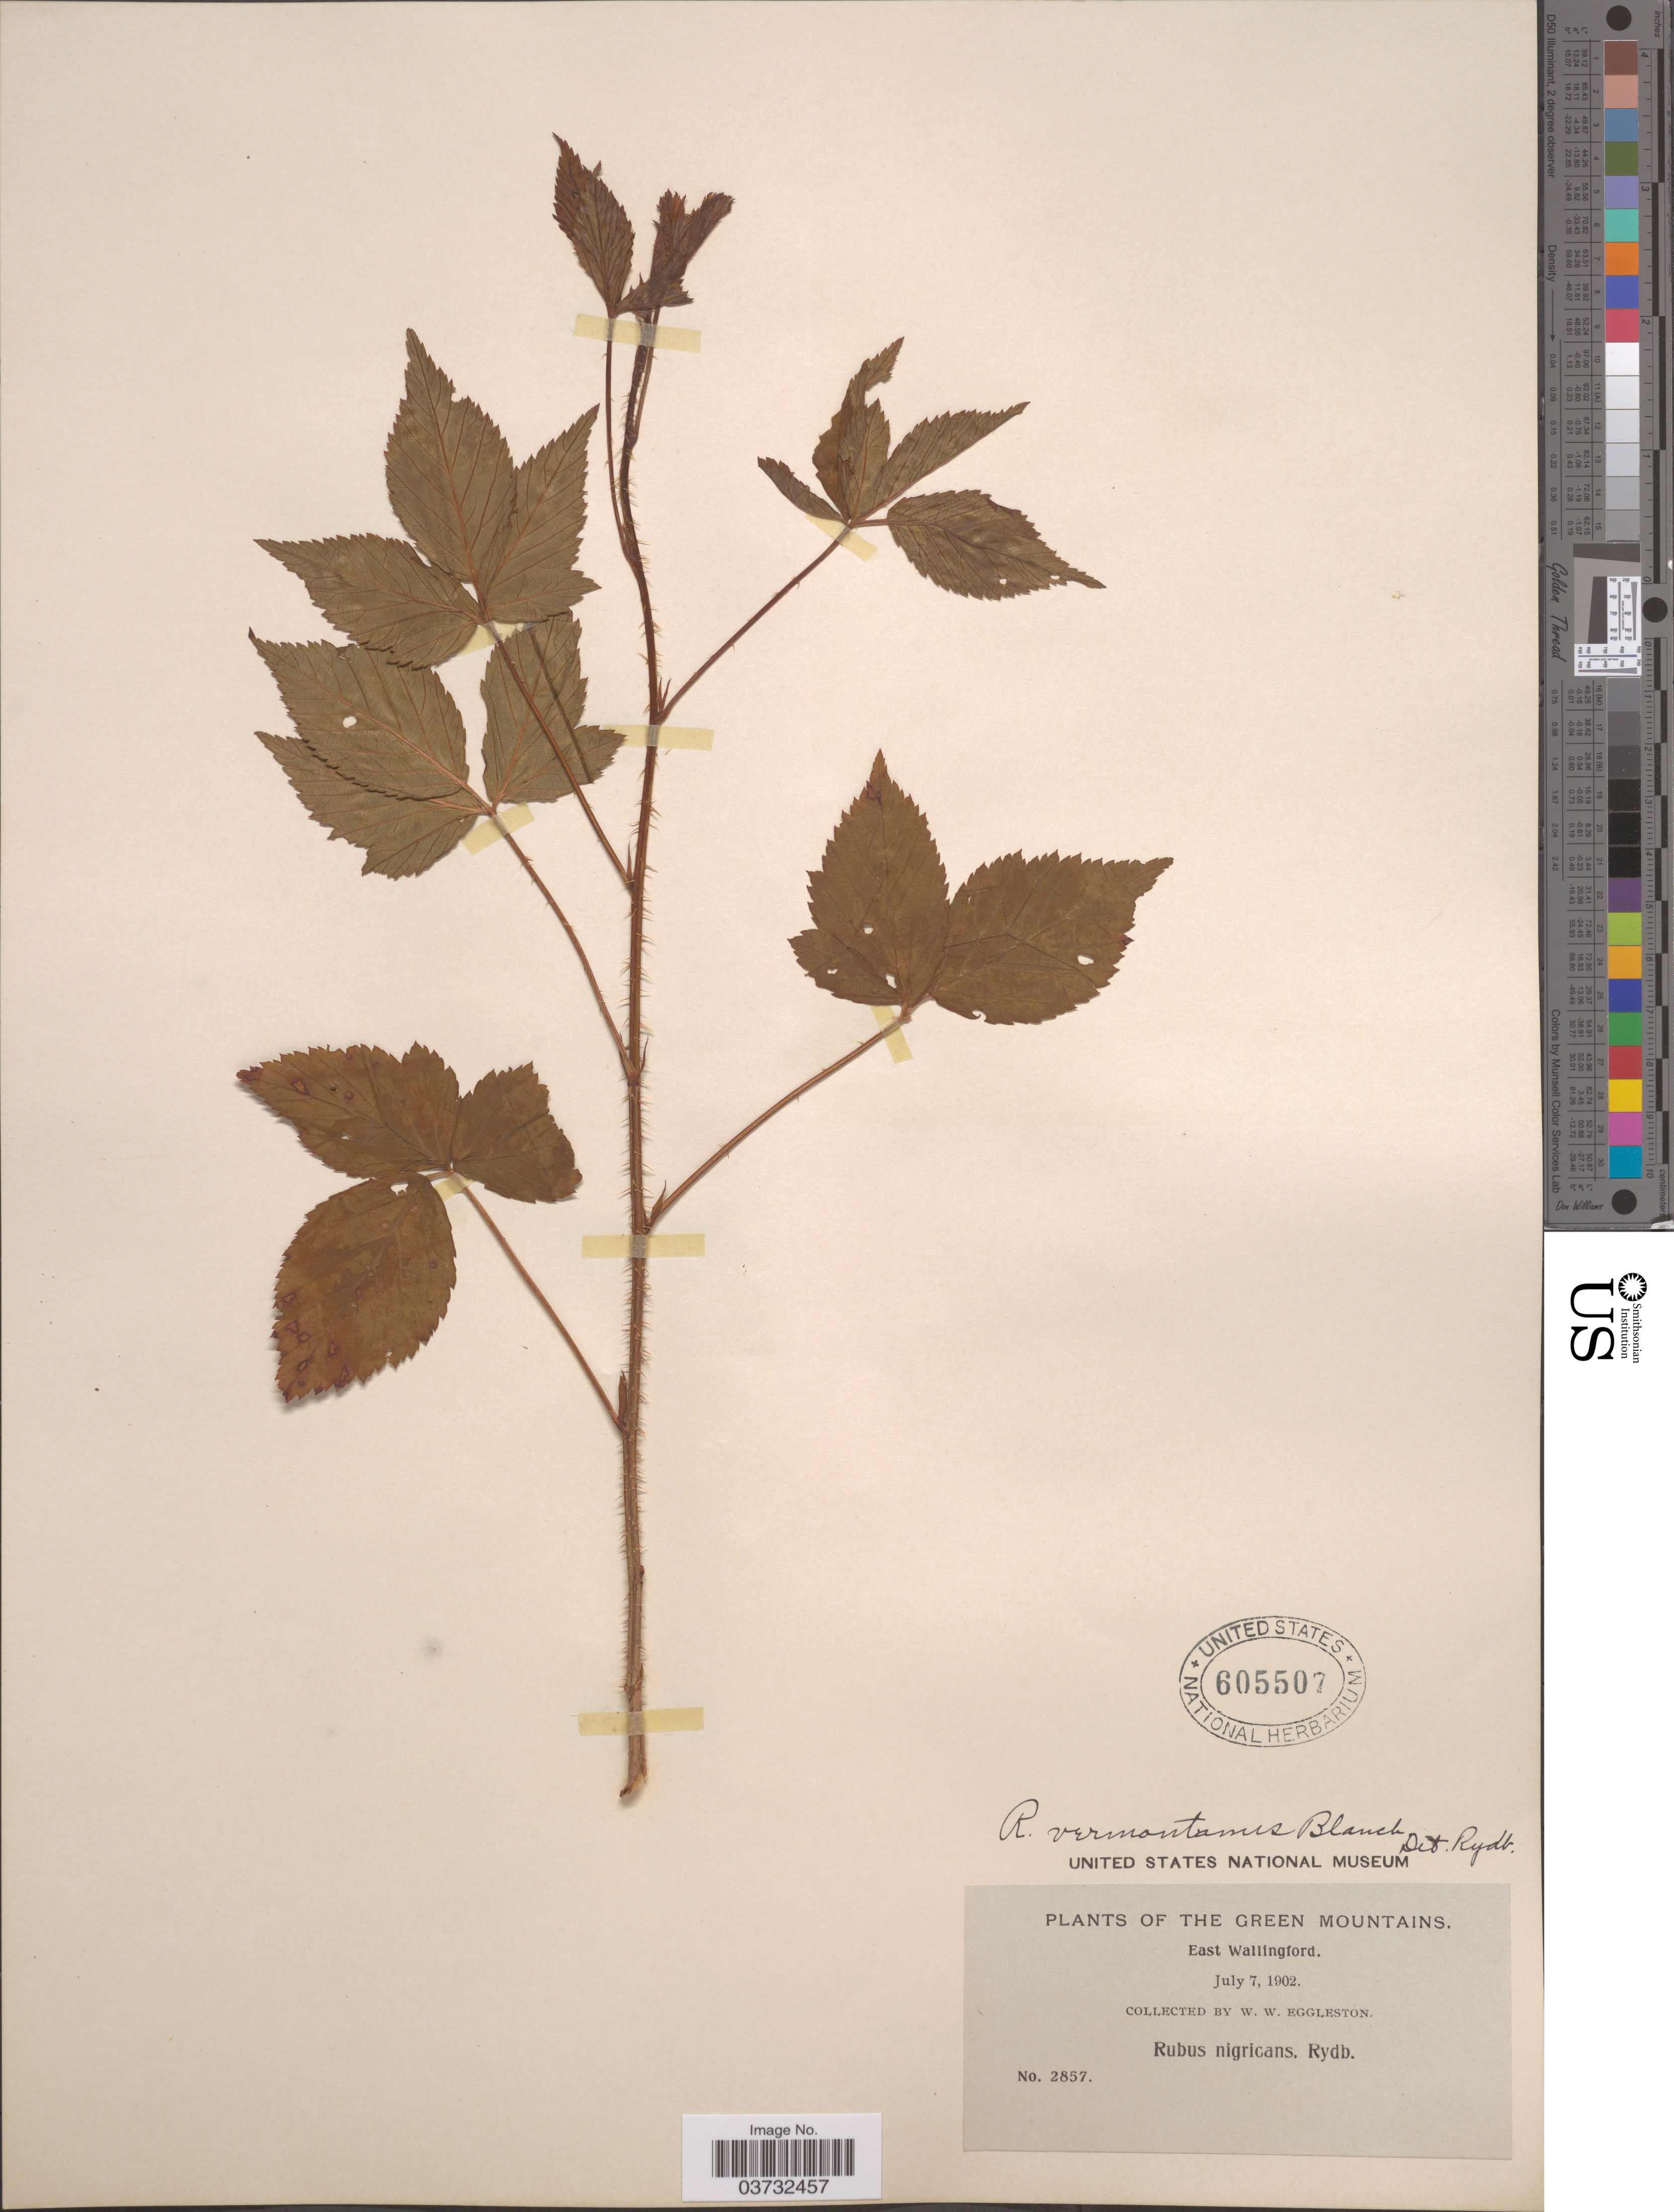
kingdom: Plantae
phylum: Tracheophyta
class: Magnoliopsida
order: Rosales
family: Rosaceae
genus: Rubus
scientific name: Rubus vermontanus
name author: Blanch.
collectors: W. W. Eggleston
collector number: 2857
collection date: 1902-07-07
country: United States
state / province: Vermont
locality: Green Mountains. East Wallingford.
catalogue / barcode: US 605507